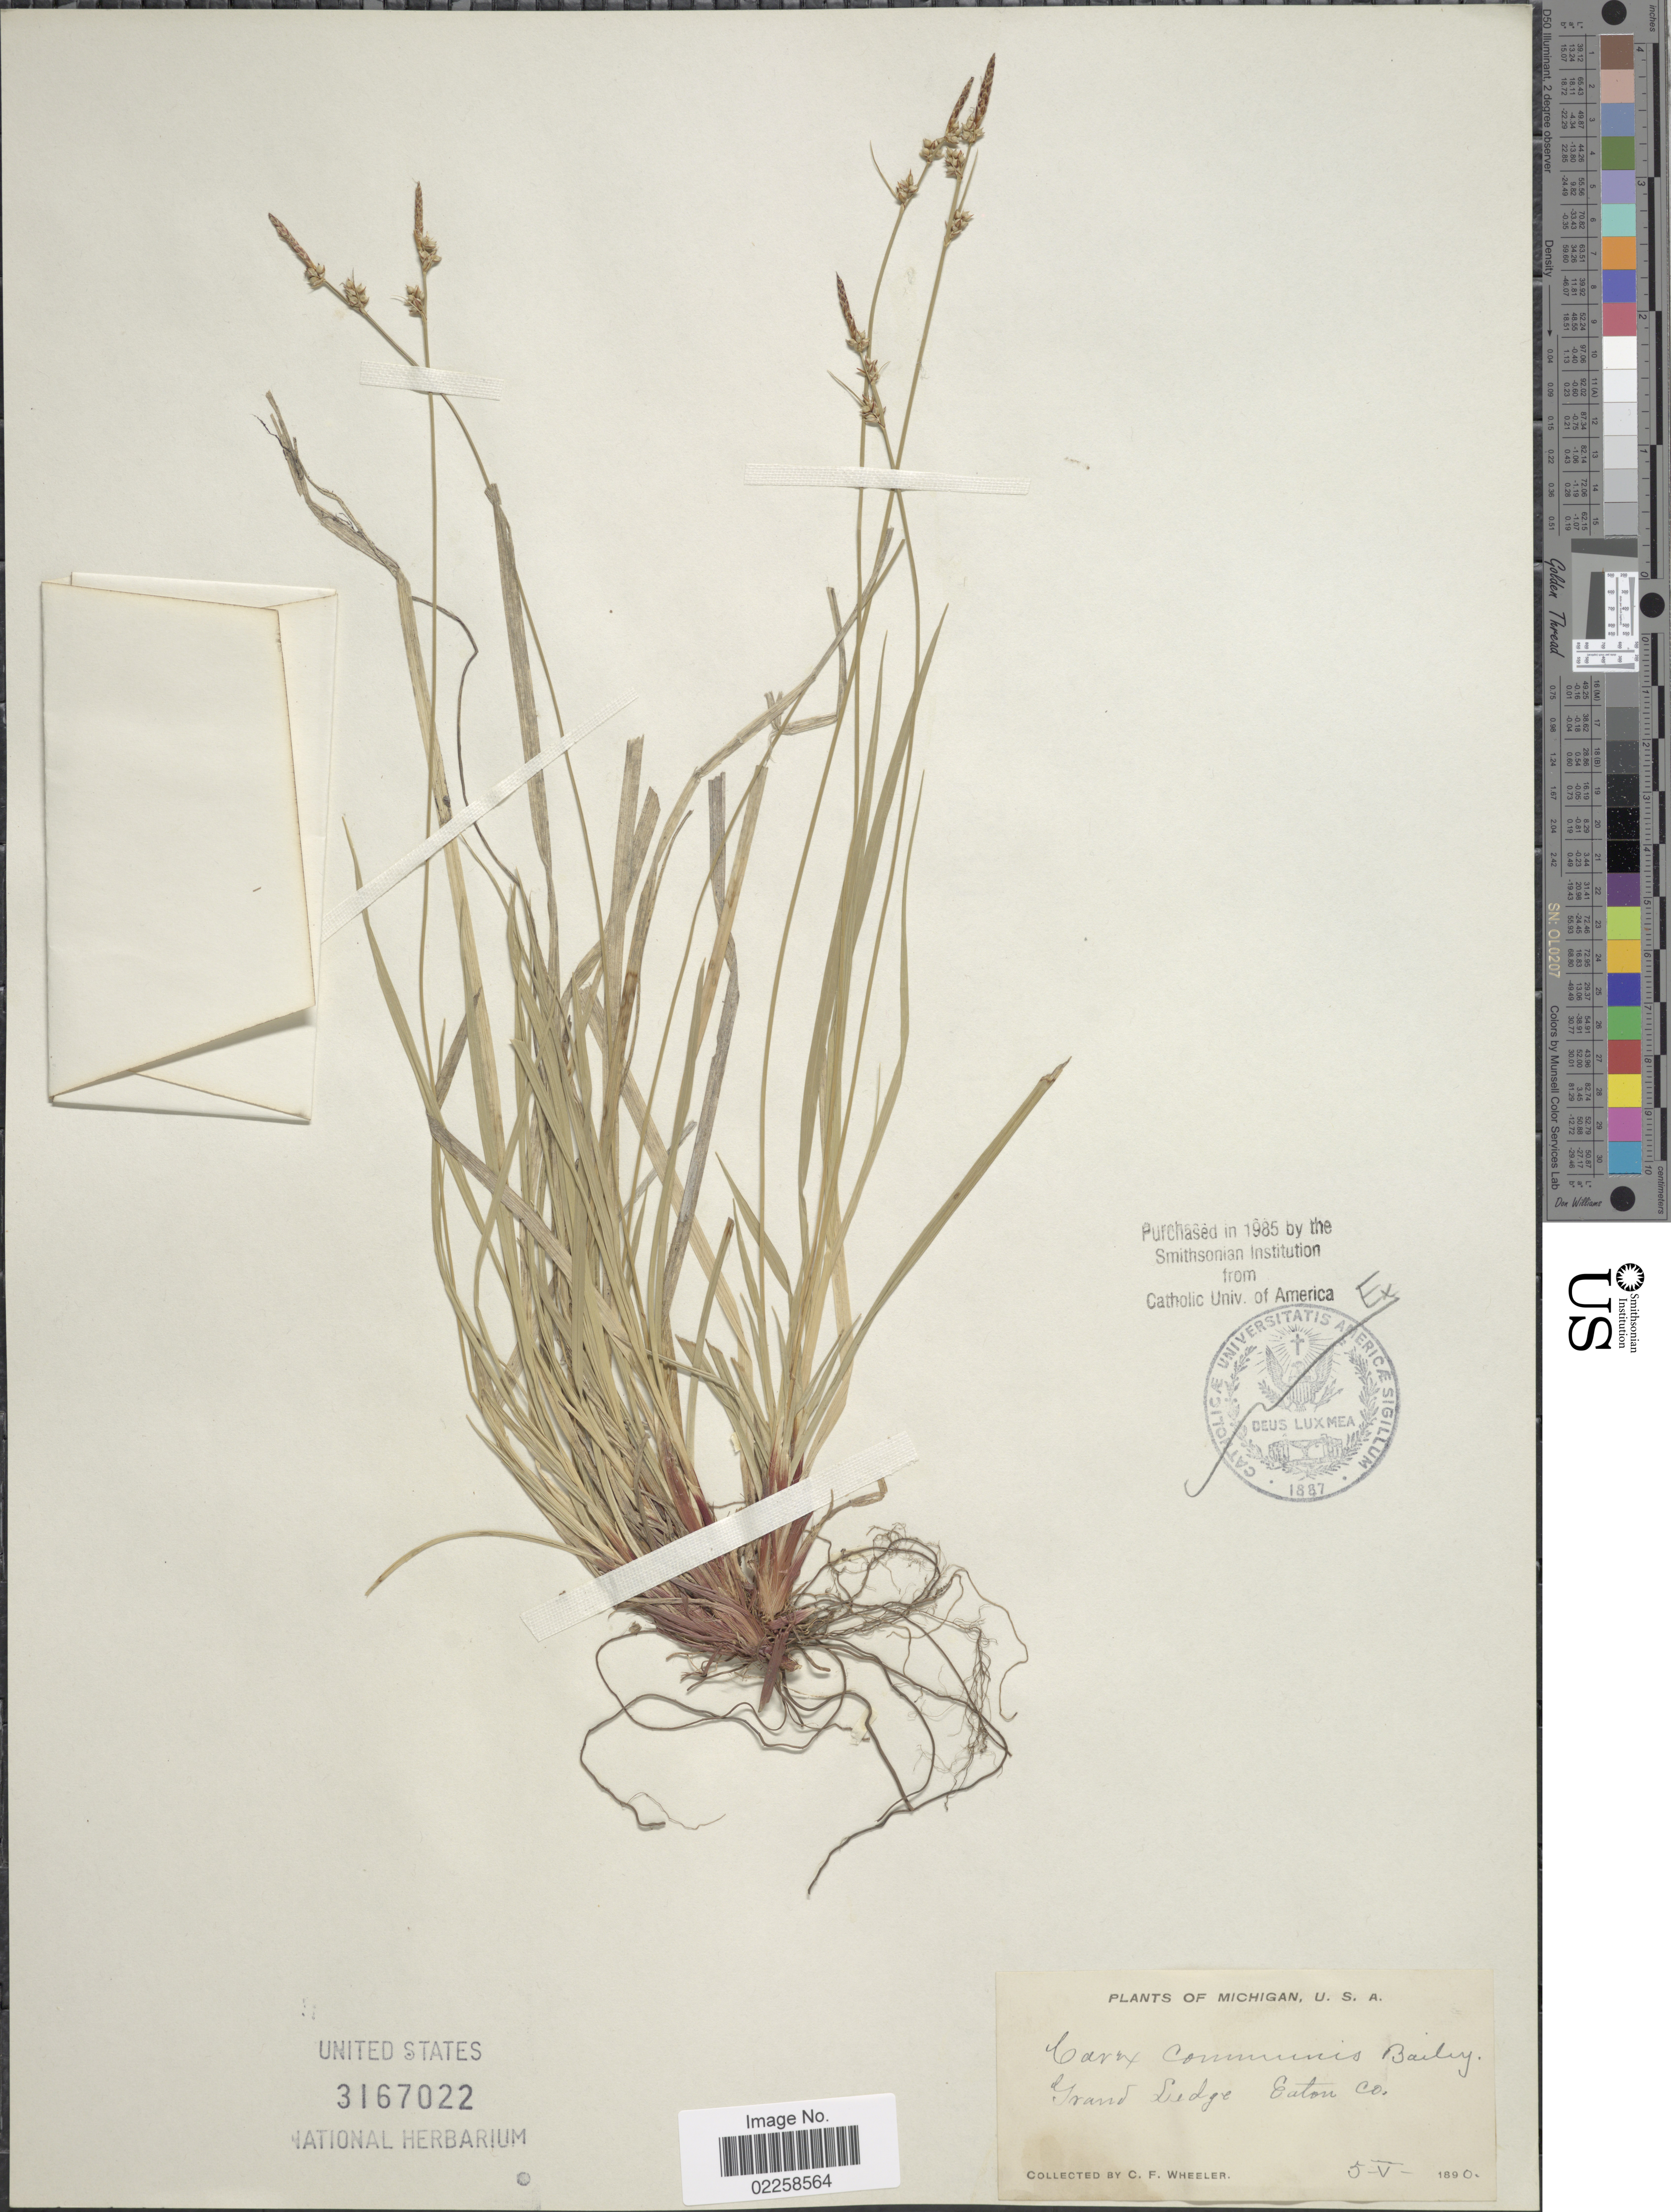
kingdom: Plantae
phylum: Tracheophyta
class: Liliopsida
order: Poales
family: Cyperaceae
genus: Carex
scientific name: Carex communis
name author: L.H. Bailey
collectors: C. Wheeler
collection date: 1890-05-05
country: United States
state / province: Michigan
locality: Grand Ledge, Eaton Co.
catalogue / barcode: US 3167022